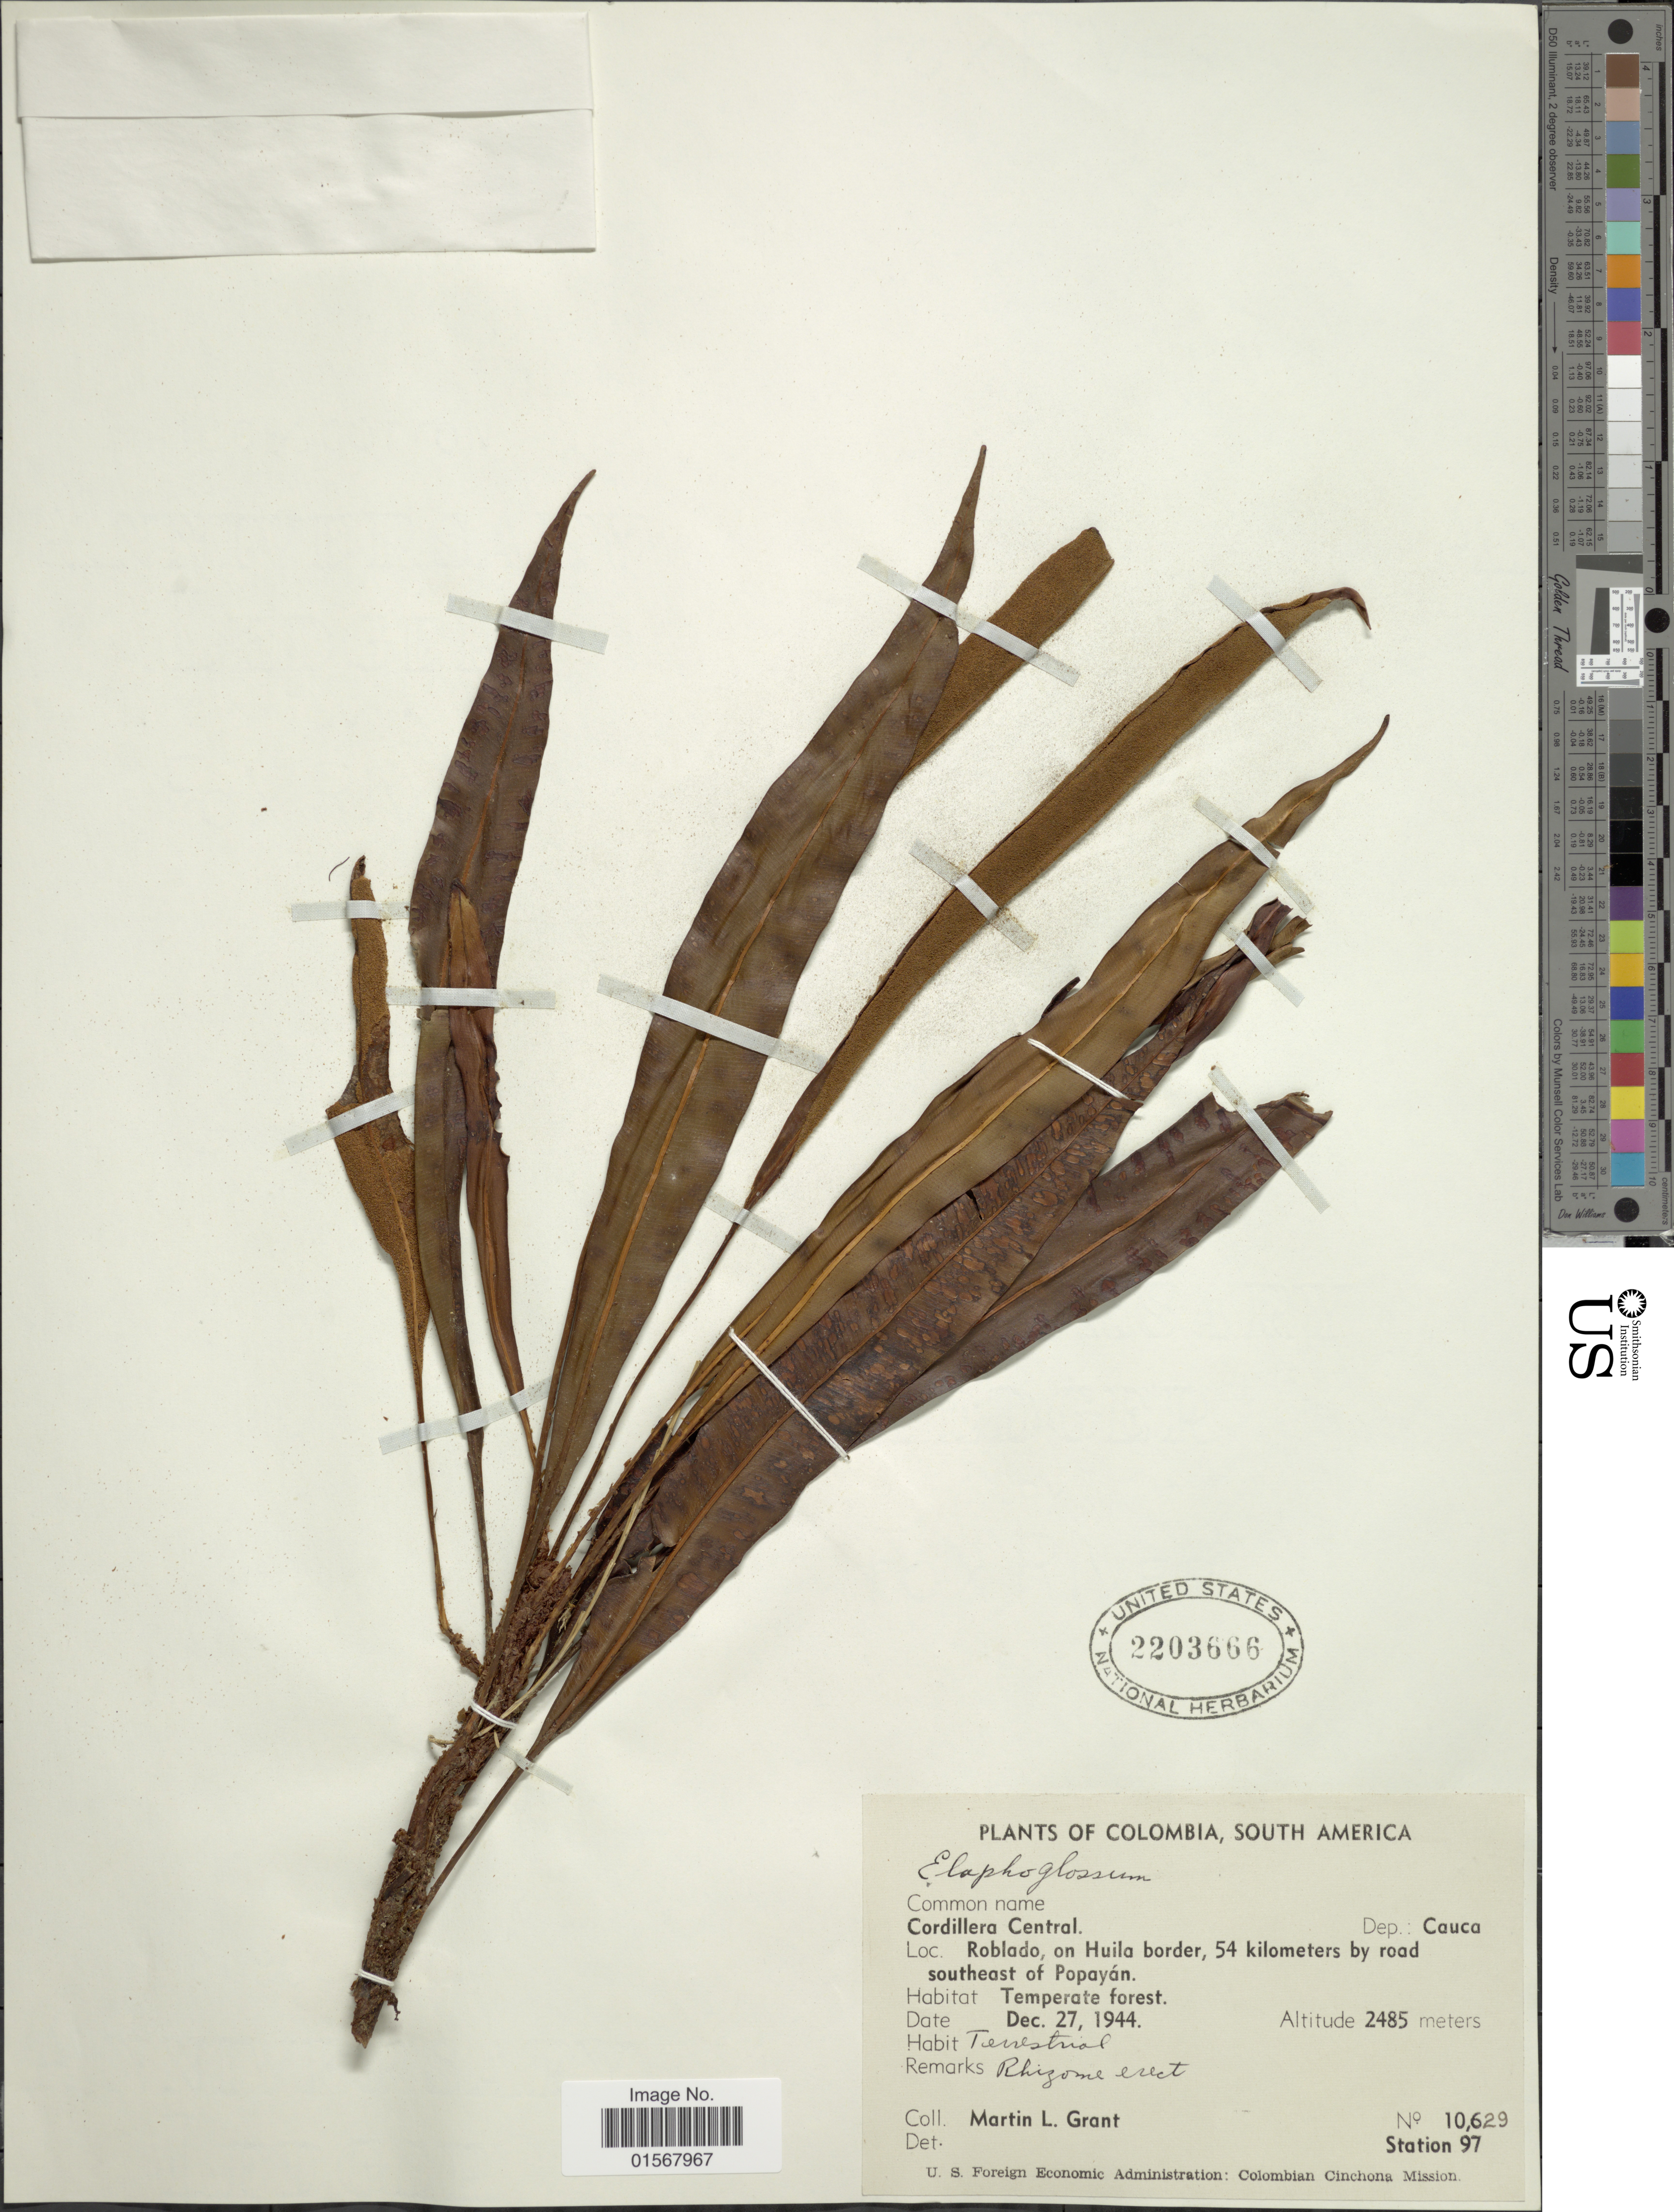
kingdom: Plantae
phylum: Tracheophyta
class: Polypodiopsida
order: Polypodiales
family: Dryopteridaceae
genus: Elaphoglossum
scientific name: Elaphoglossum lechlerianum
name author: (Mett.) T. Moore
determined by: Matos, F. B.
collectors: M. L. Grant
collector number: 10629 Station 97?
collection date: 1944-12-27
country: Colombia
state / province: Cauca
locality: Colombia, South America, Cordillera Central, Dep.: Cauca, Roblado, on Huila border, 54 kilometers by road southeast of Popayan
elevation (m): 2485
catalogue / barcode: US 2203666